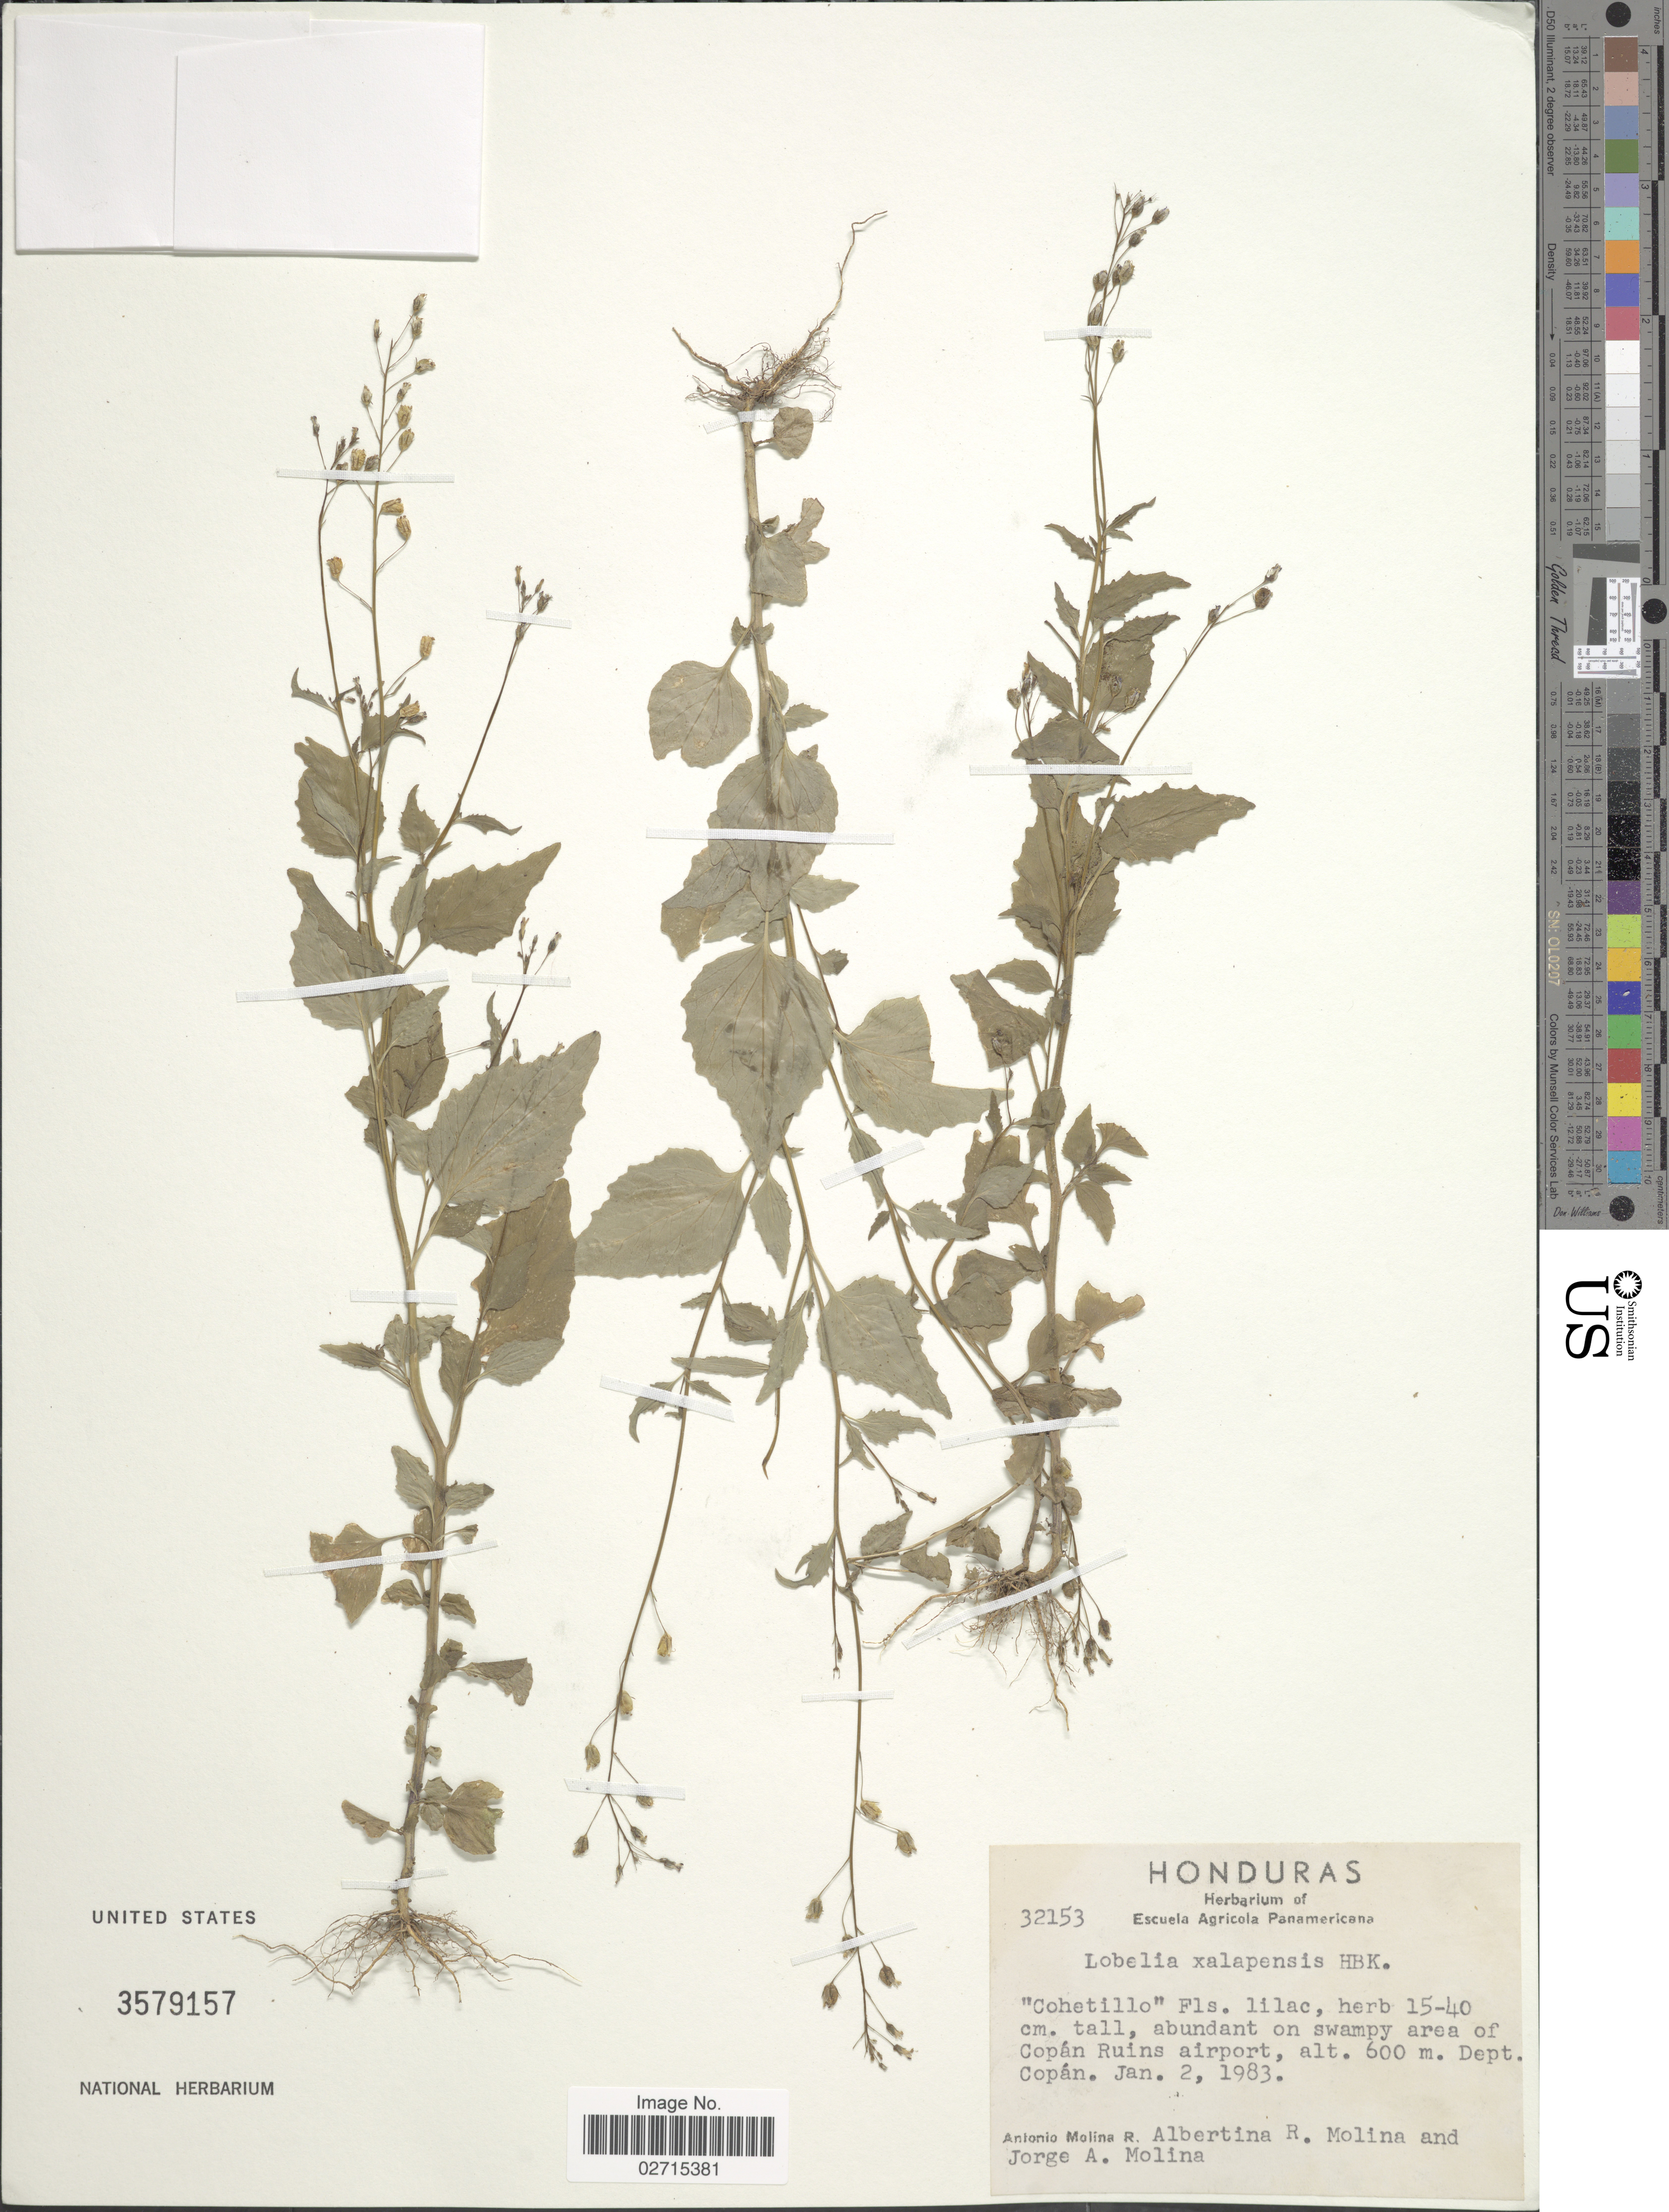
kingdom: Plantae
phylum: Tracheophyta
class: Magnoliopsida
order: Asterales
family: Campanulaceae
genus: Lobelia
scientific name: Lobelia xalapensis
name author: Kunth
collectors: A. Molina R., A. R. Molina & J. A. Molina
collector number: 32153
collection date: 1983-01-02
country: Honduras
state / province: Copán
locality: Abundant on swampy area of Copán Ruins airport, Dept. Copán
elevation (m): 600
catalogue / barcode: US 3579157